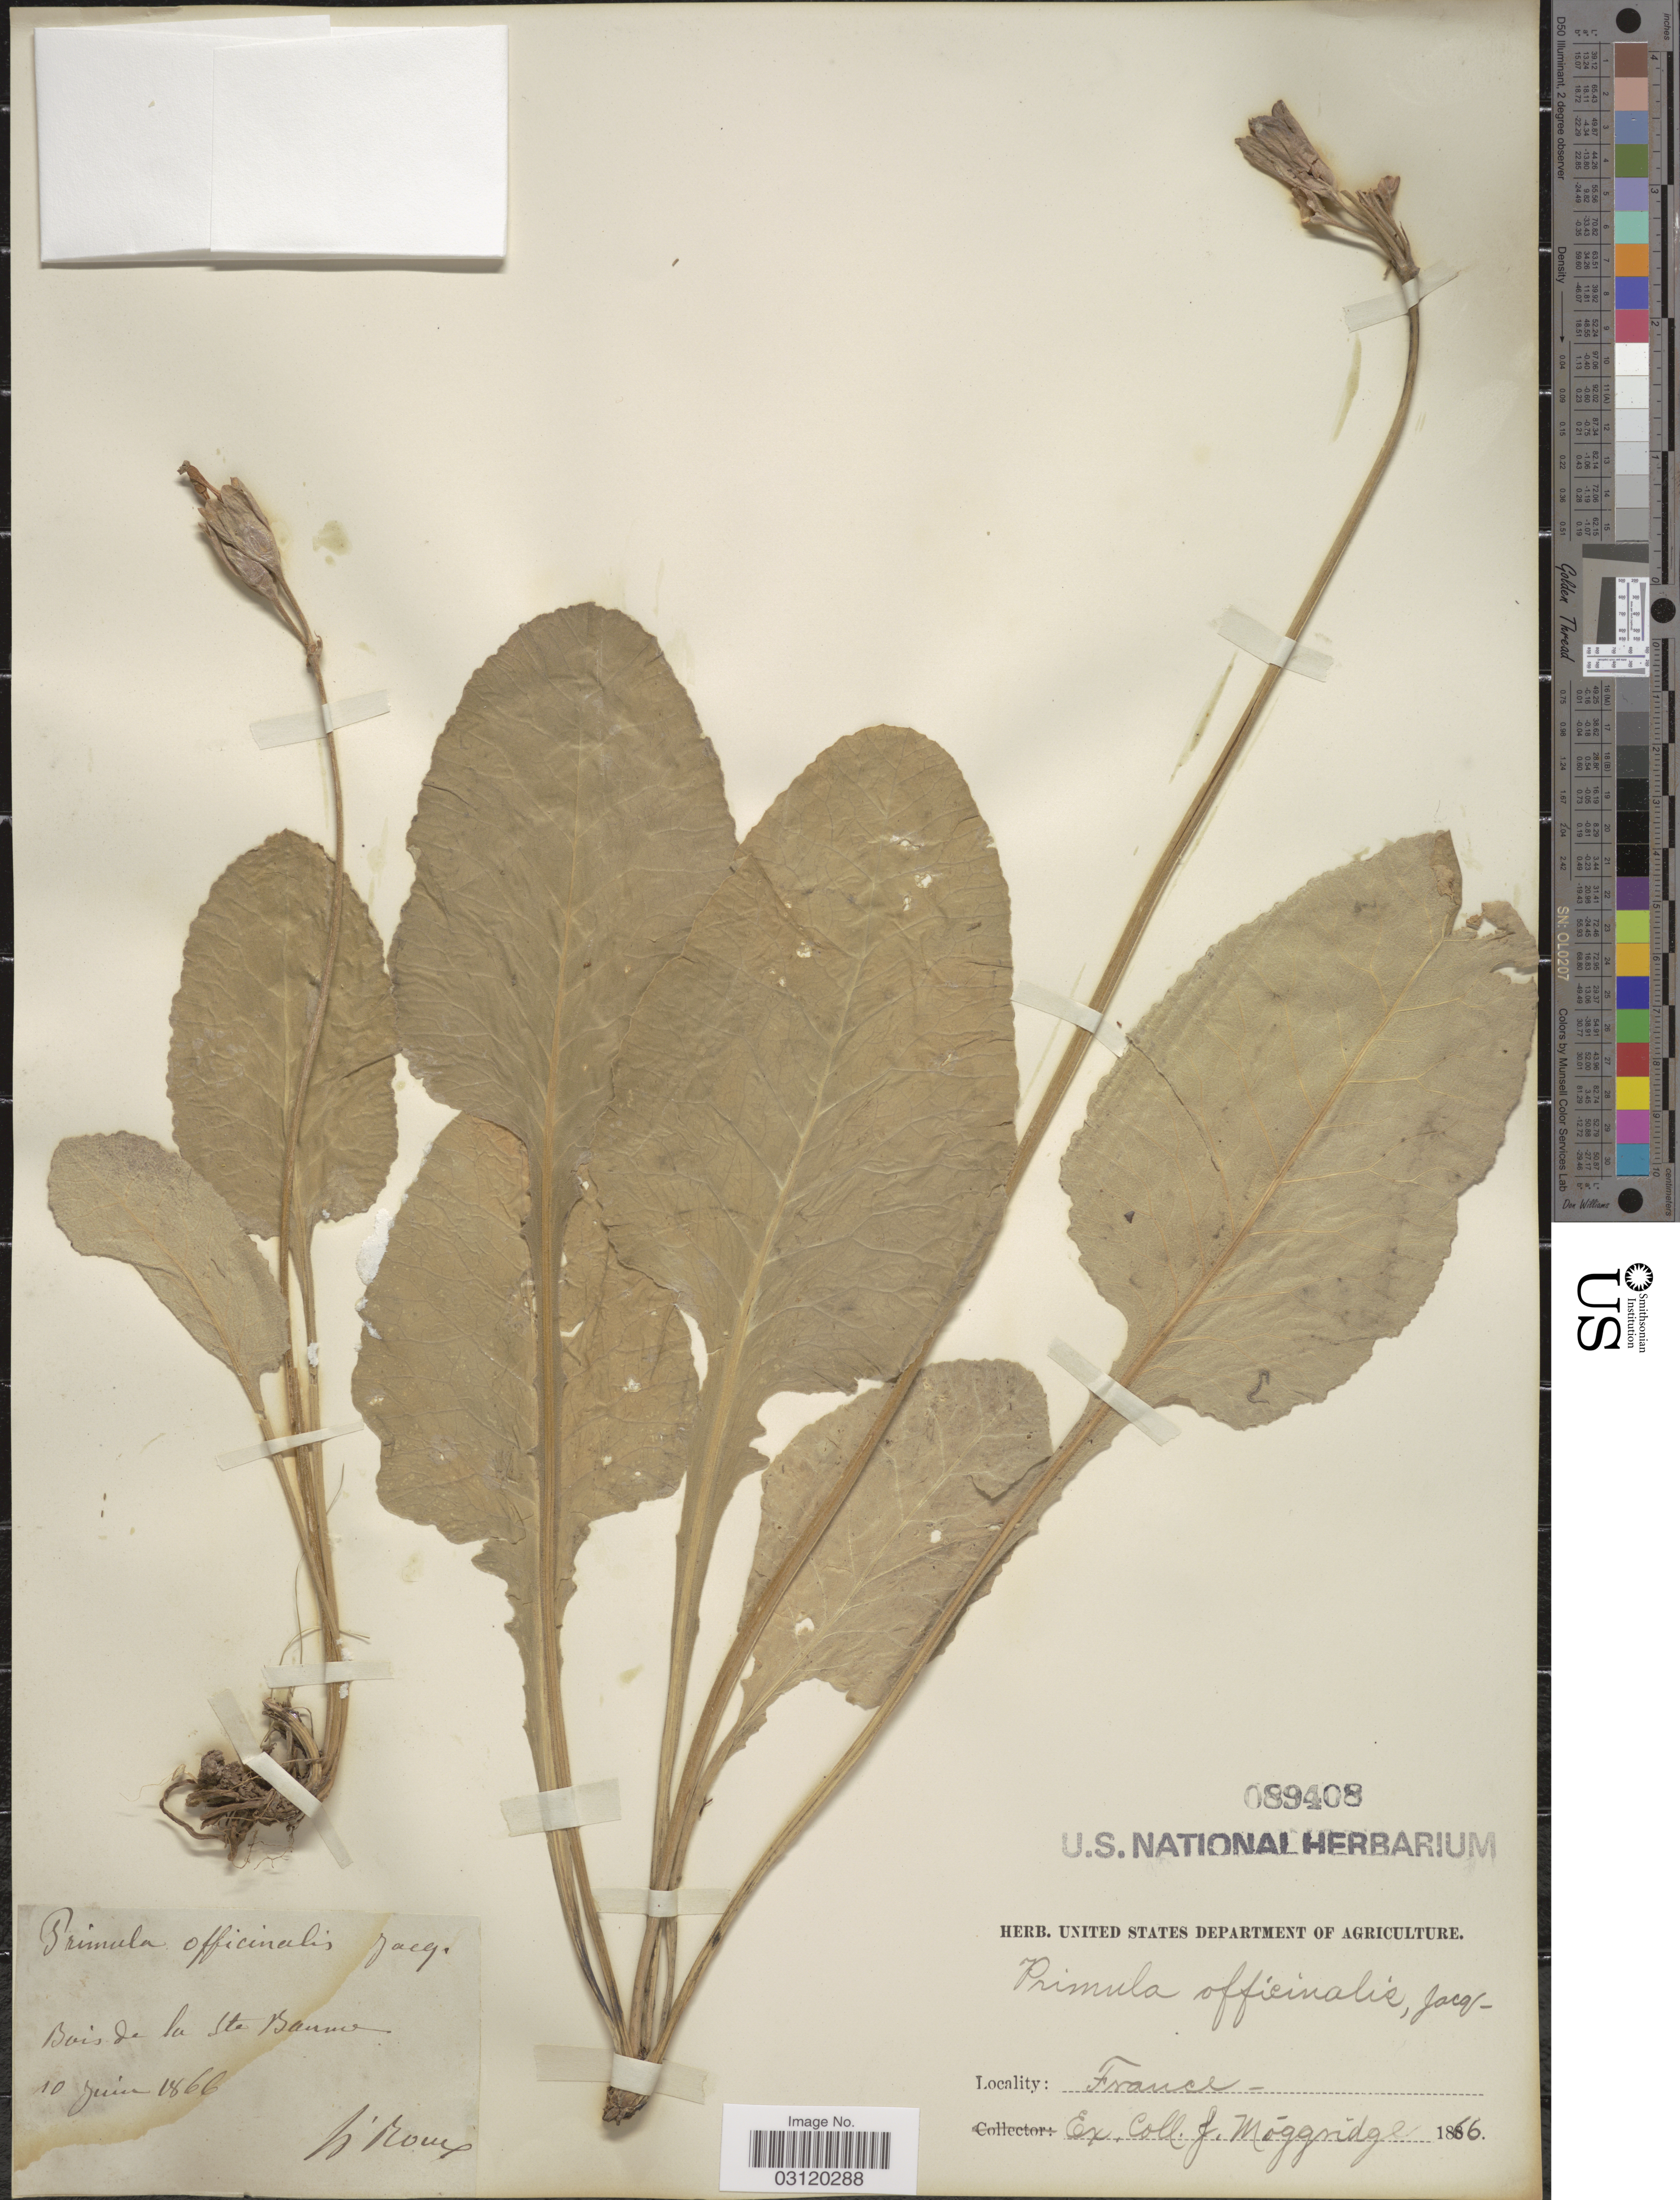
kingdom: Plantae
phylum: Tracheophyta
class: Magnoliopsida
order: Ericales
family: Primulaceae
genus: Primula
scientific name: Primula officinalis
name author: (L.) Hill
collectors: J. T. Moggridge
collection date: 1866-06-10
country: France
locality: Bois de la Ste Baume.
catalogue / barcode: US 89408